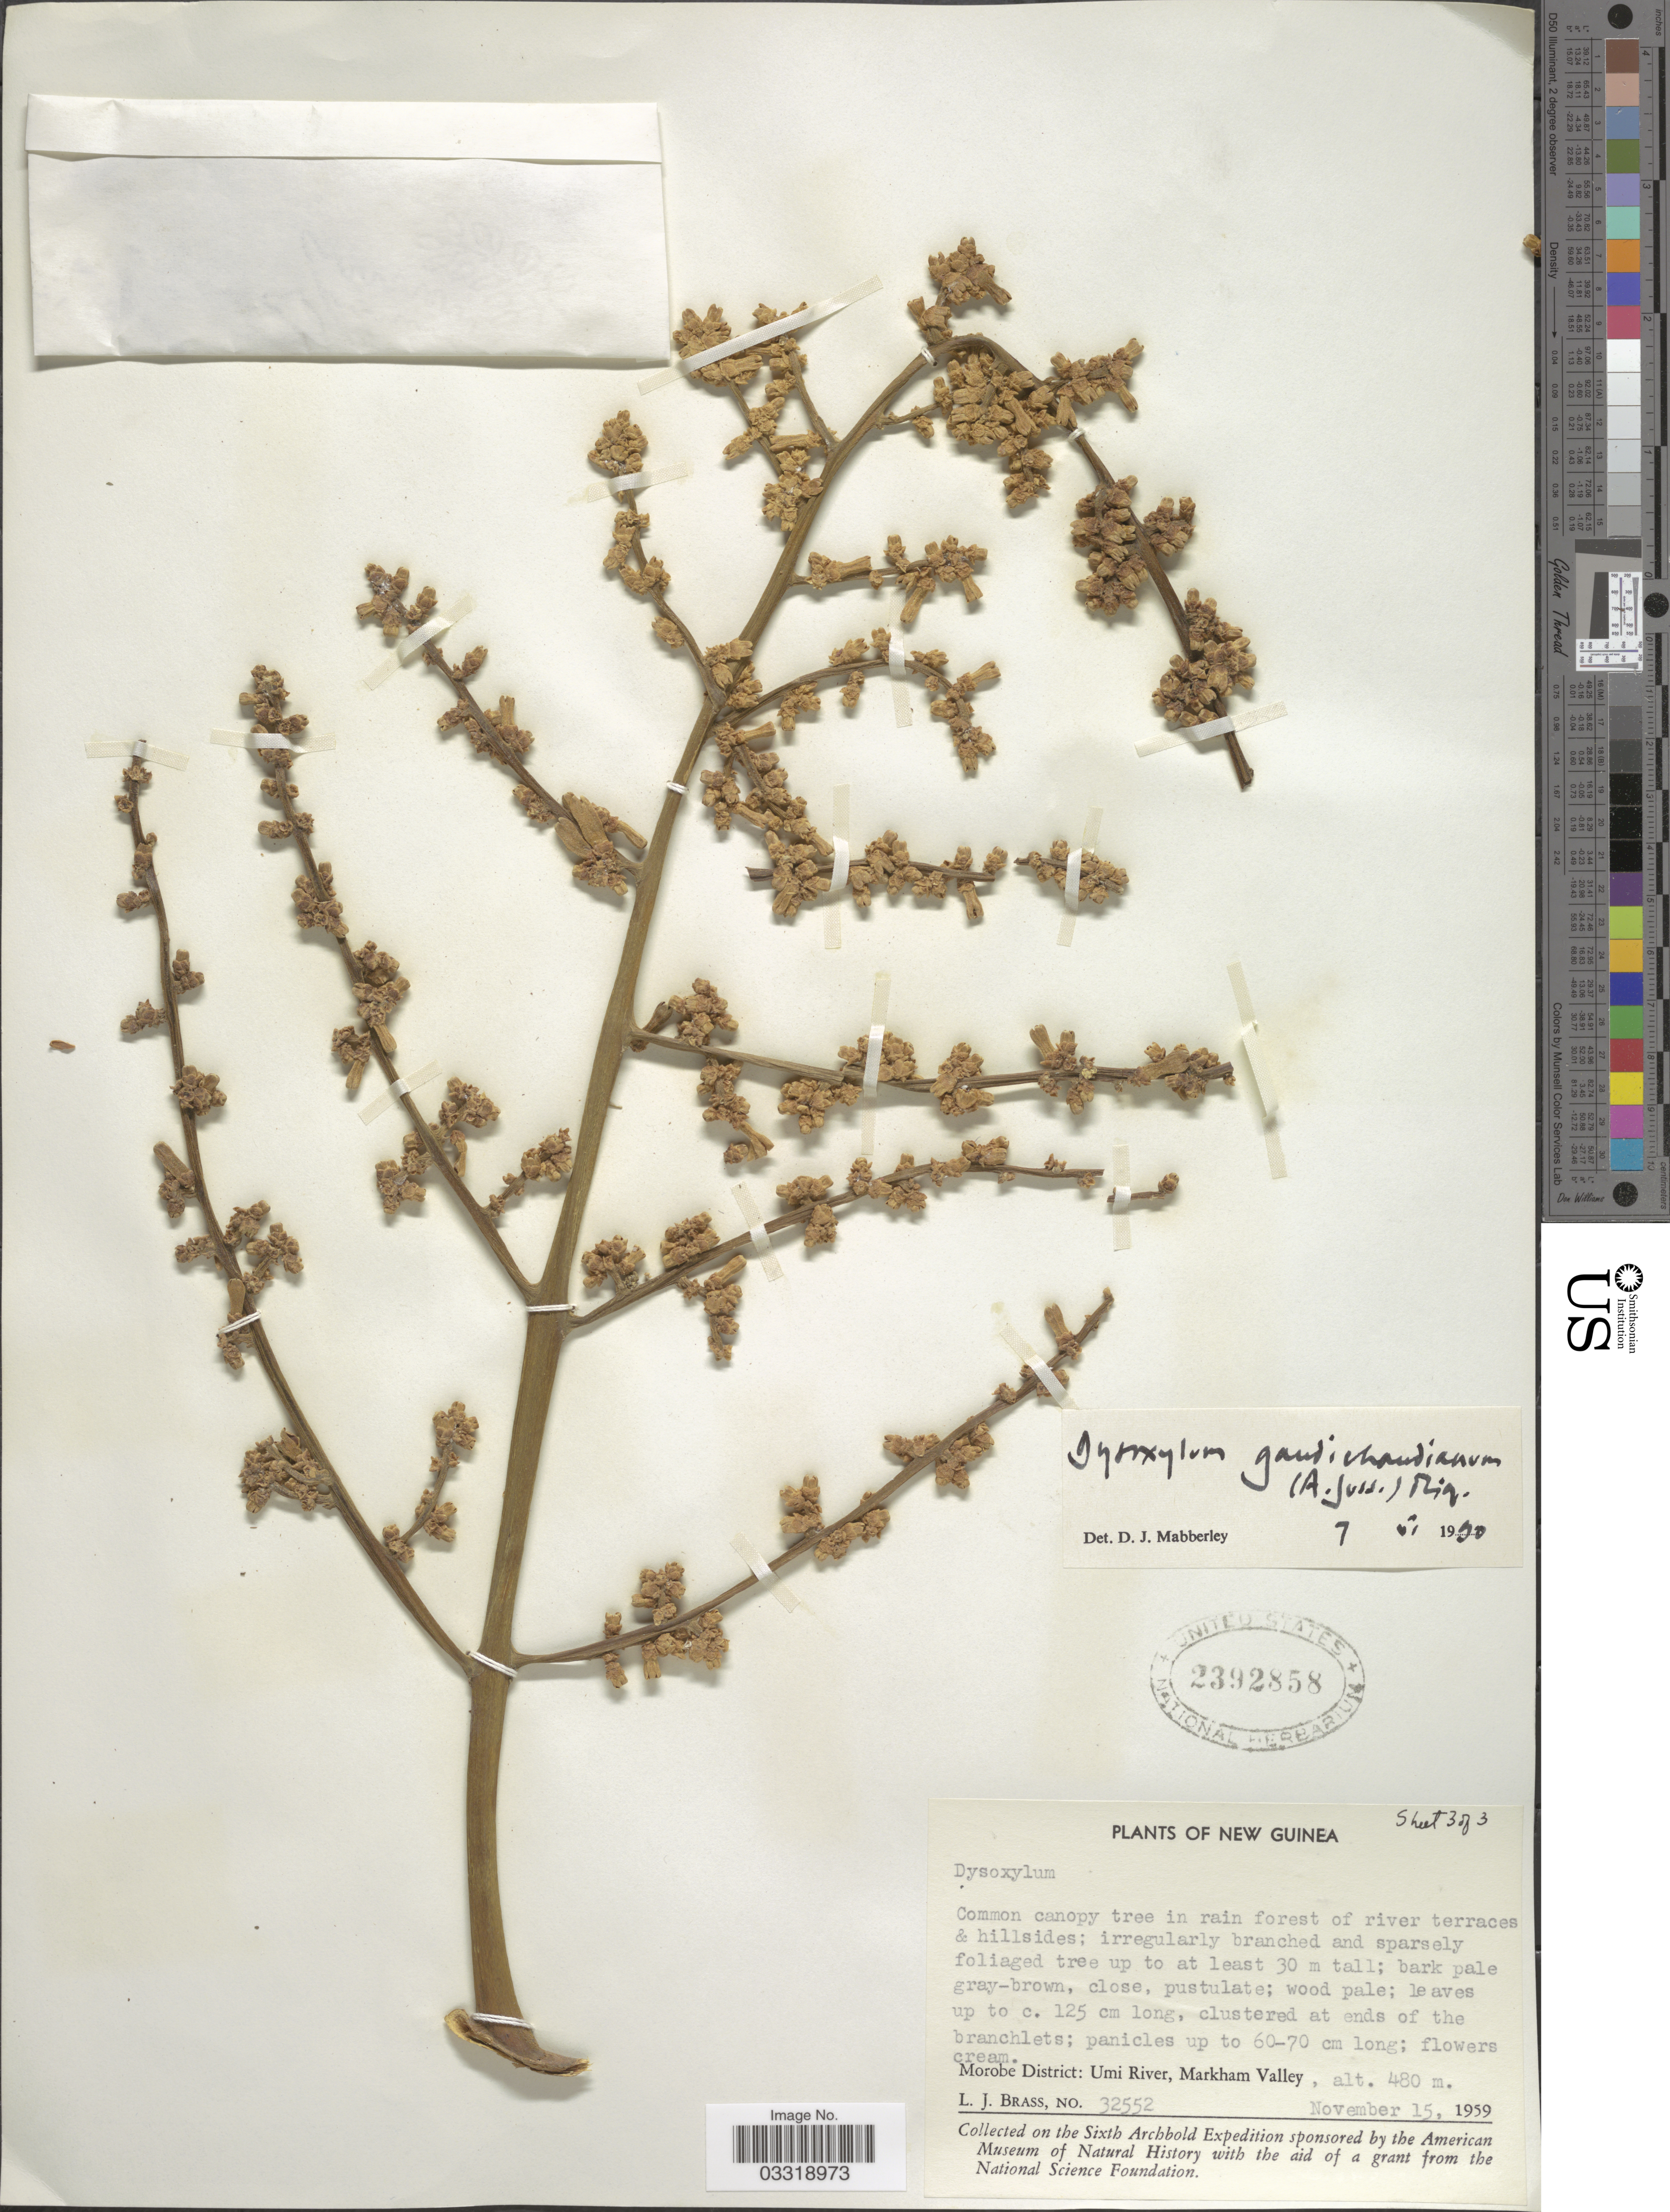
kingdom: Plantae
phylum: Tracheophyta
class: Magnoliopsida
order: Sapindales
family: Meliaceae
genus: Didymocheton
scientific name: Didymocheton gaudichaudianus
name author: A. Juss.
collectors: L. J. Brass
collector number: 32552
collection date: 1959-11-15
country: Papua New Guinea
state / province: Morobe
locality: New Guinea. Morobe District: Umi River, Markham Valley.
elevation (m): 480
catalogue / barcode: US 2392858